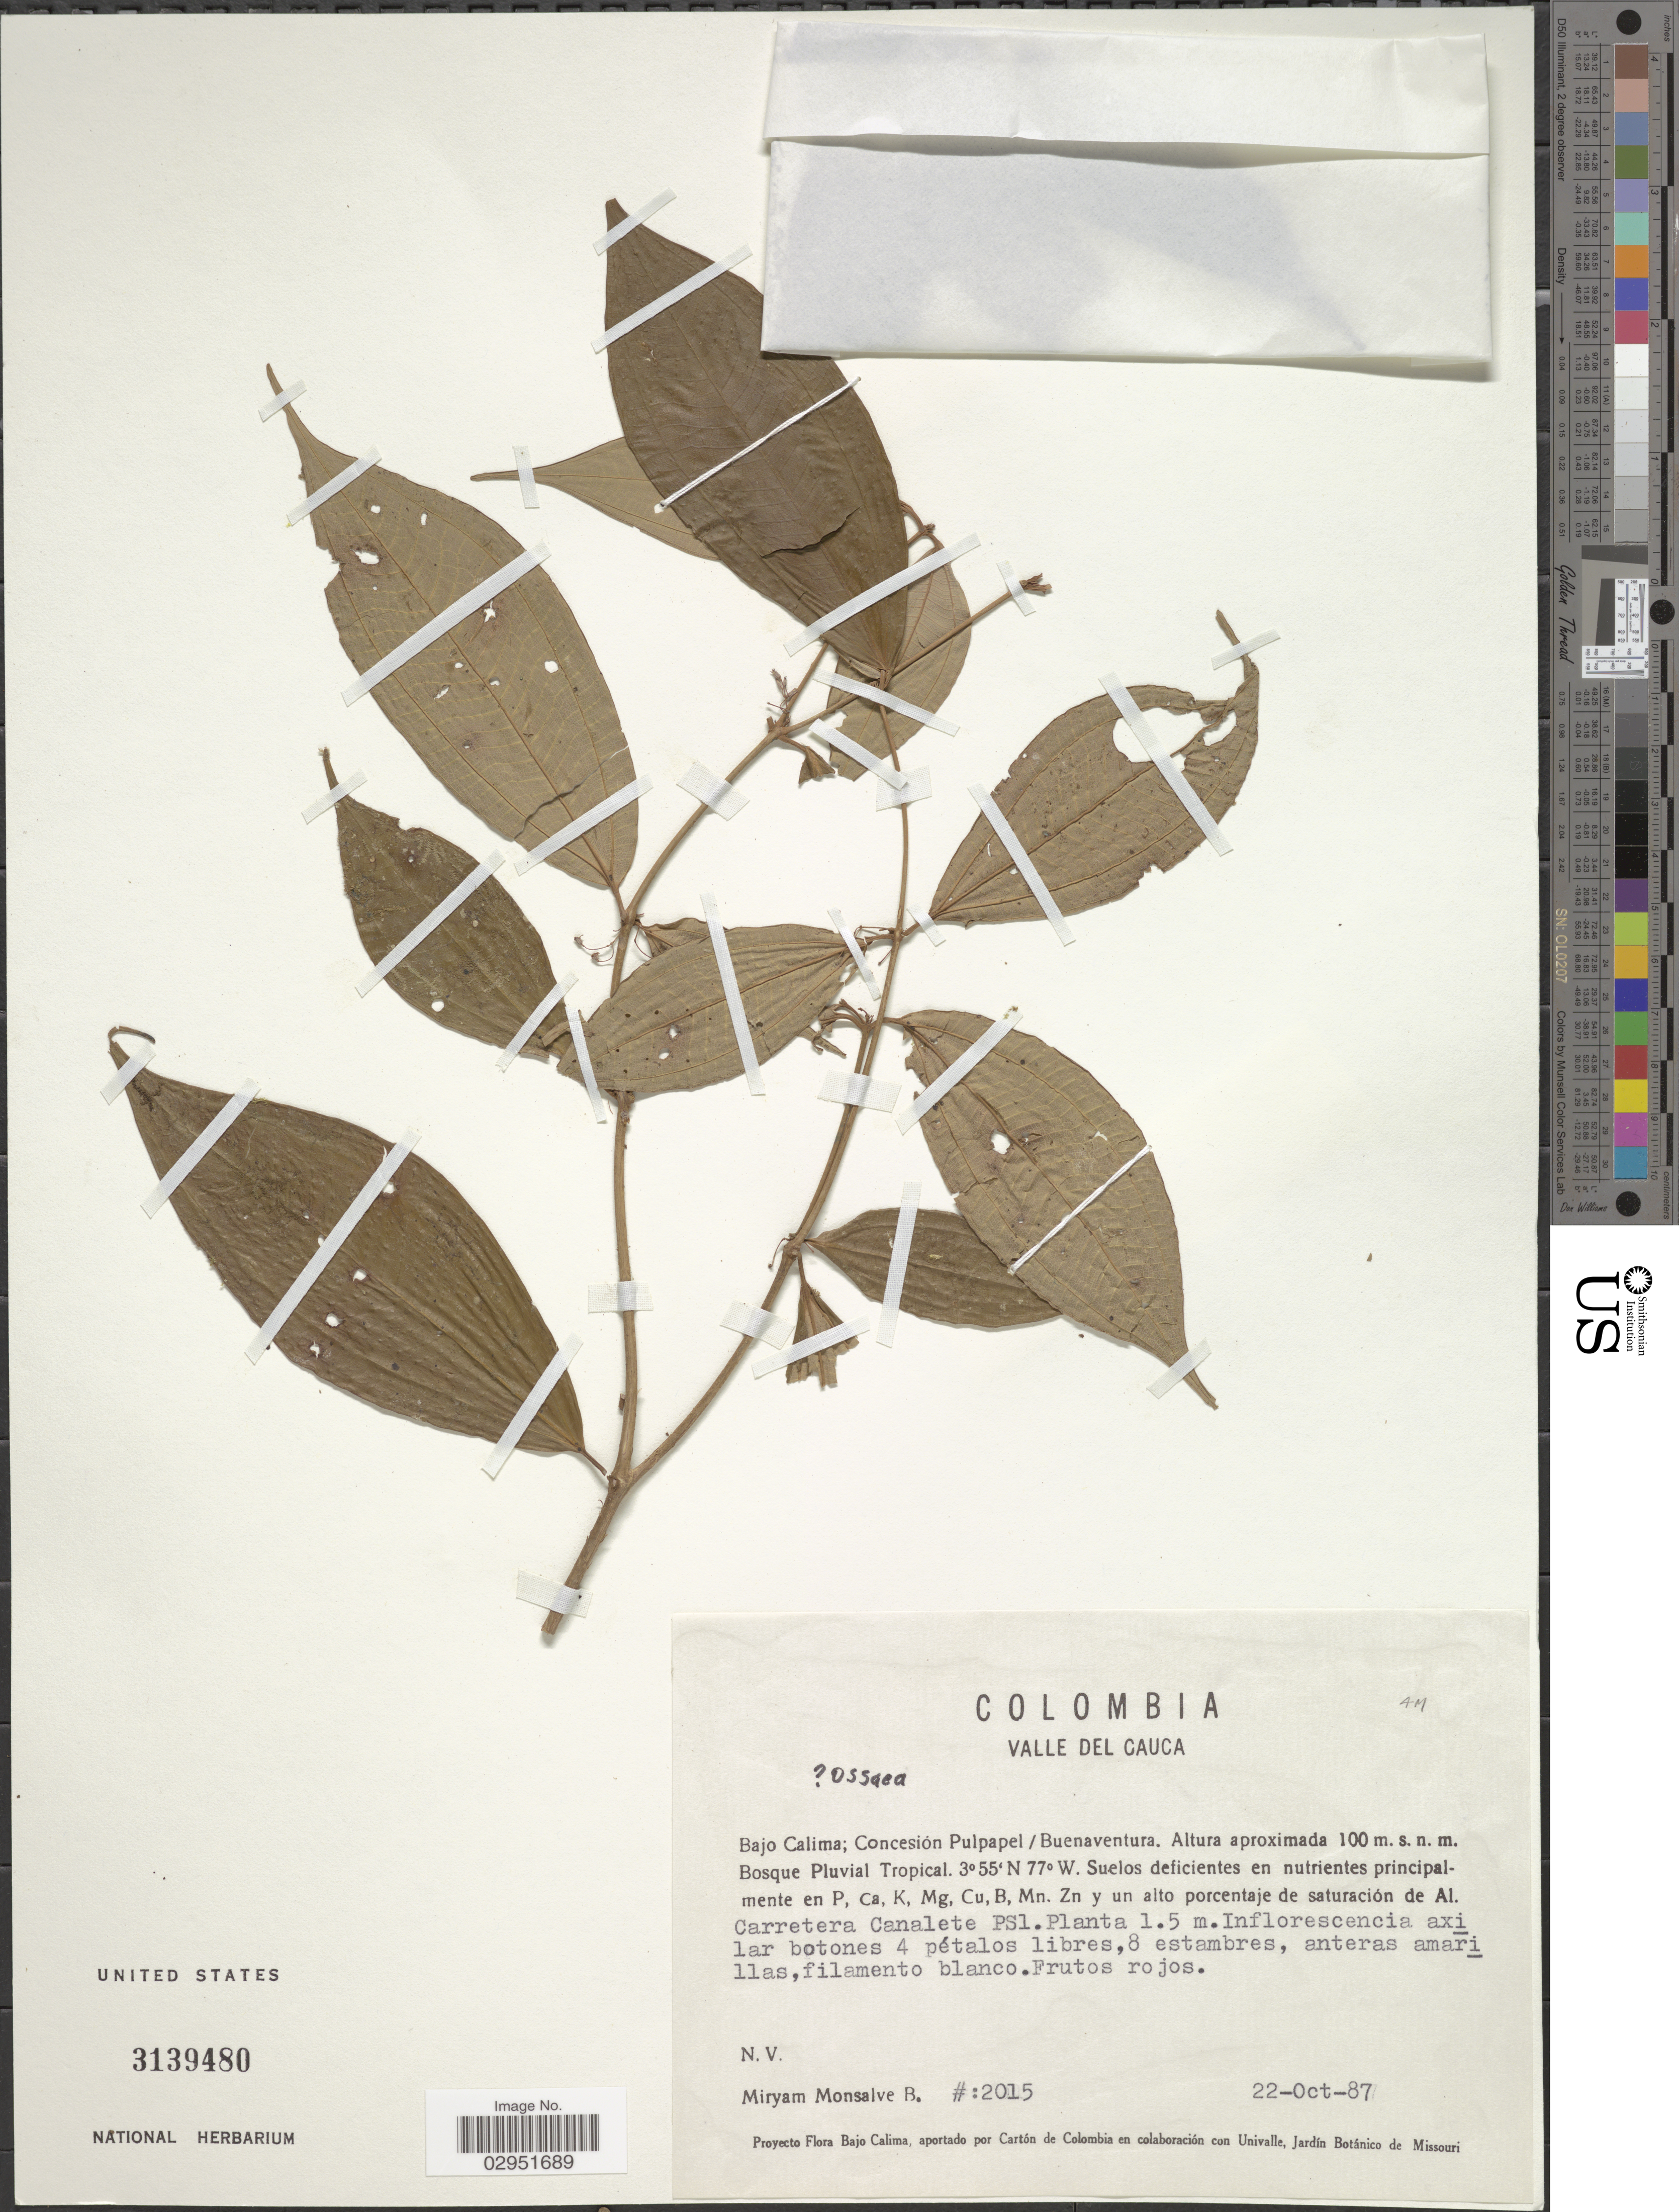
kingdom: Plantae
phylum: Tracheophyta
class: Magnoliopsida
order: Myrtales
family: Melastomataceae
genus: Ossaea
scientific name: Ossaea sp.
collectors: M. Monsalve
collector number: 2015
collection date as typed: Transcribed d/m/y: 22/10/87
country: Colombia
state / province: Valle del Cauca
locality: Bajo Calima; Concesión Pulpapel / Buenaventura.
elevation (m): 100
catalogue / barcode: US 3139480